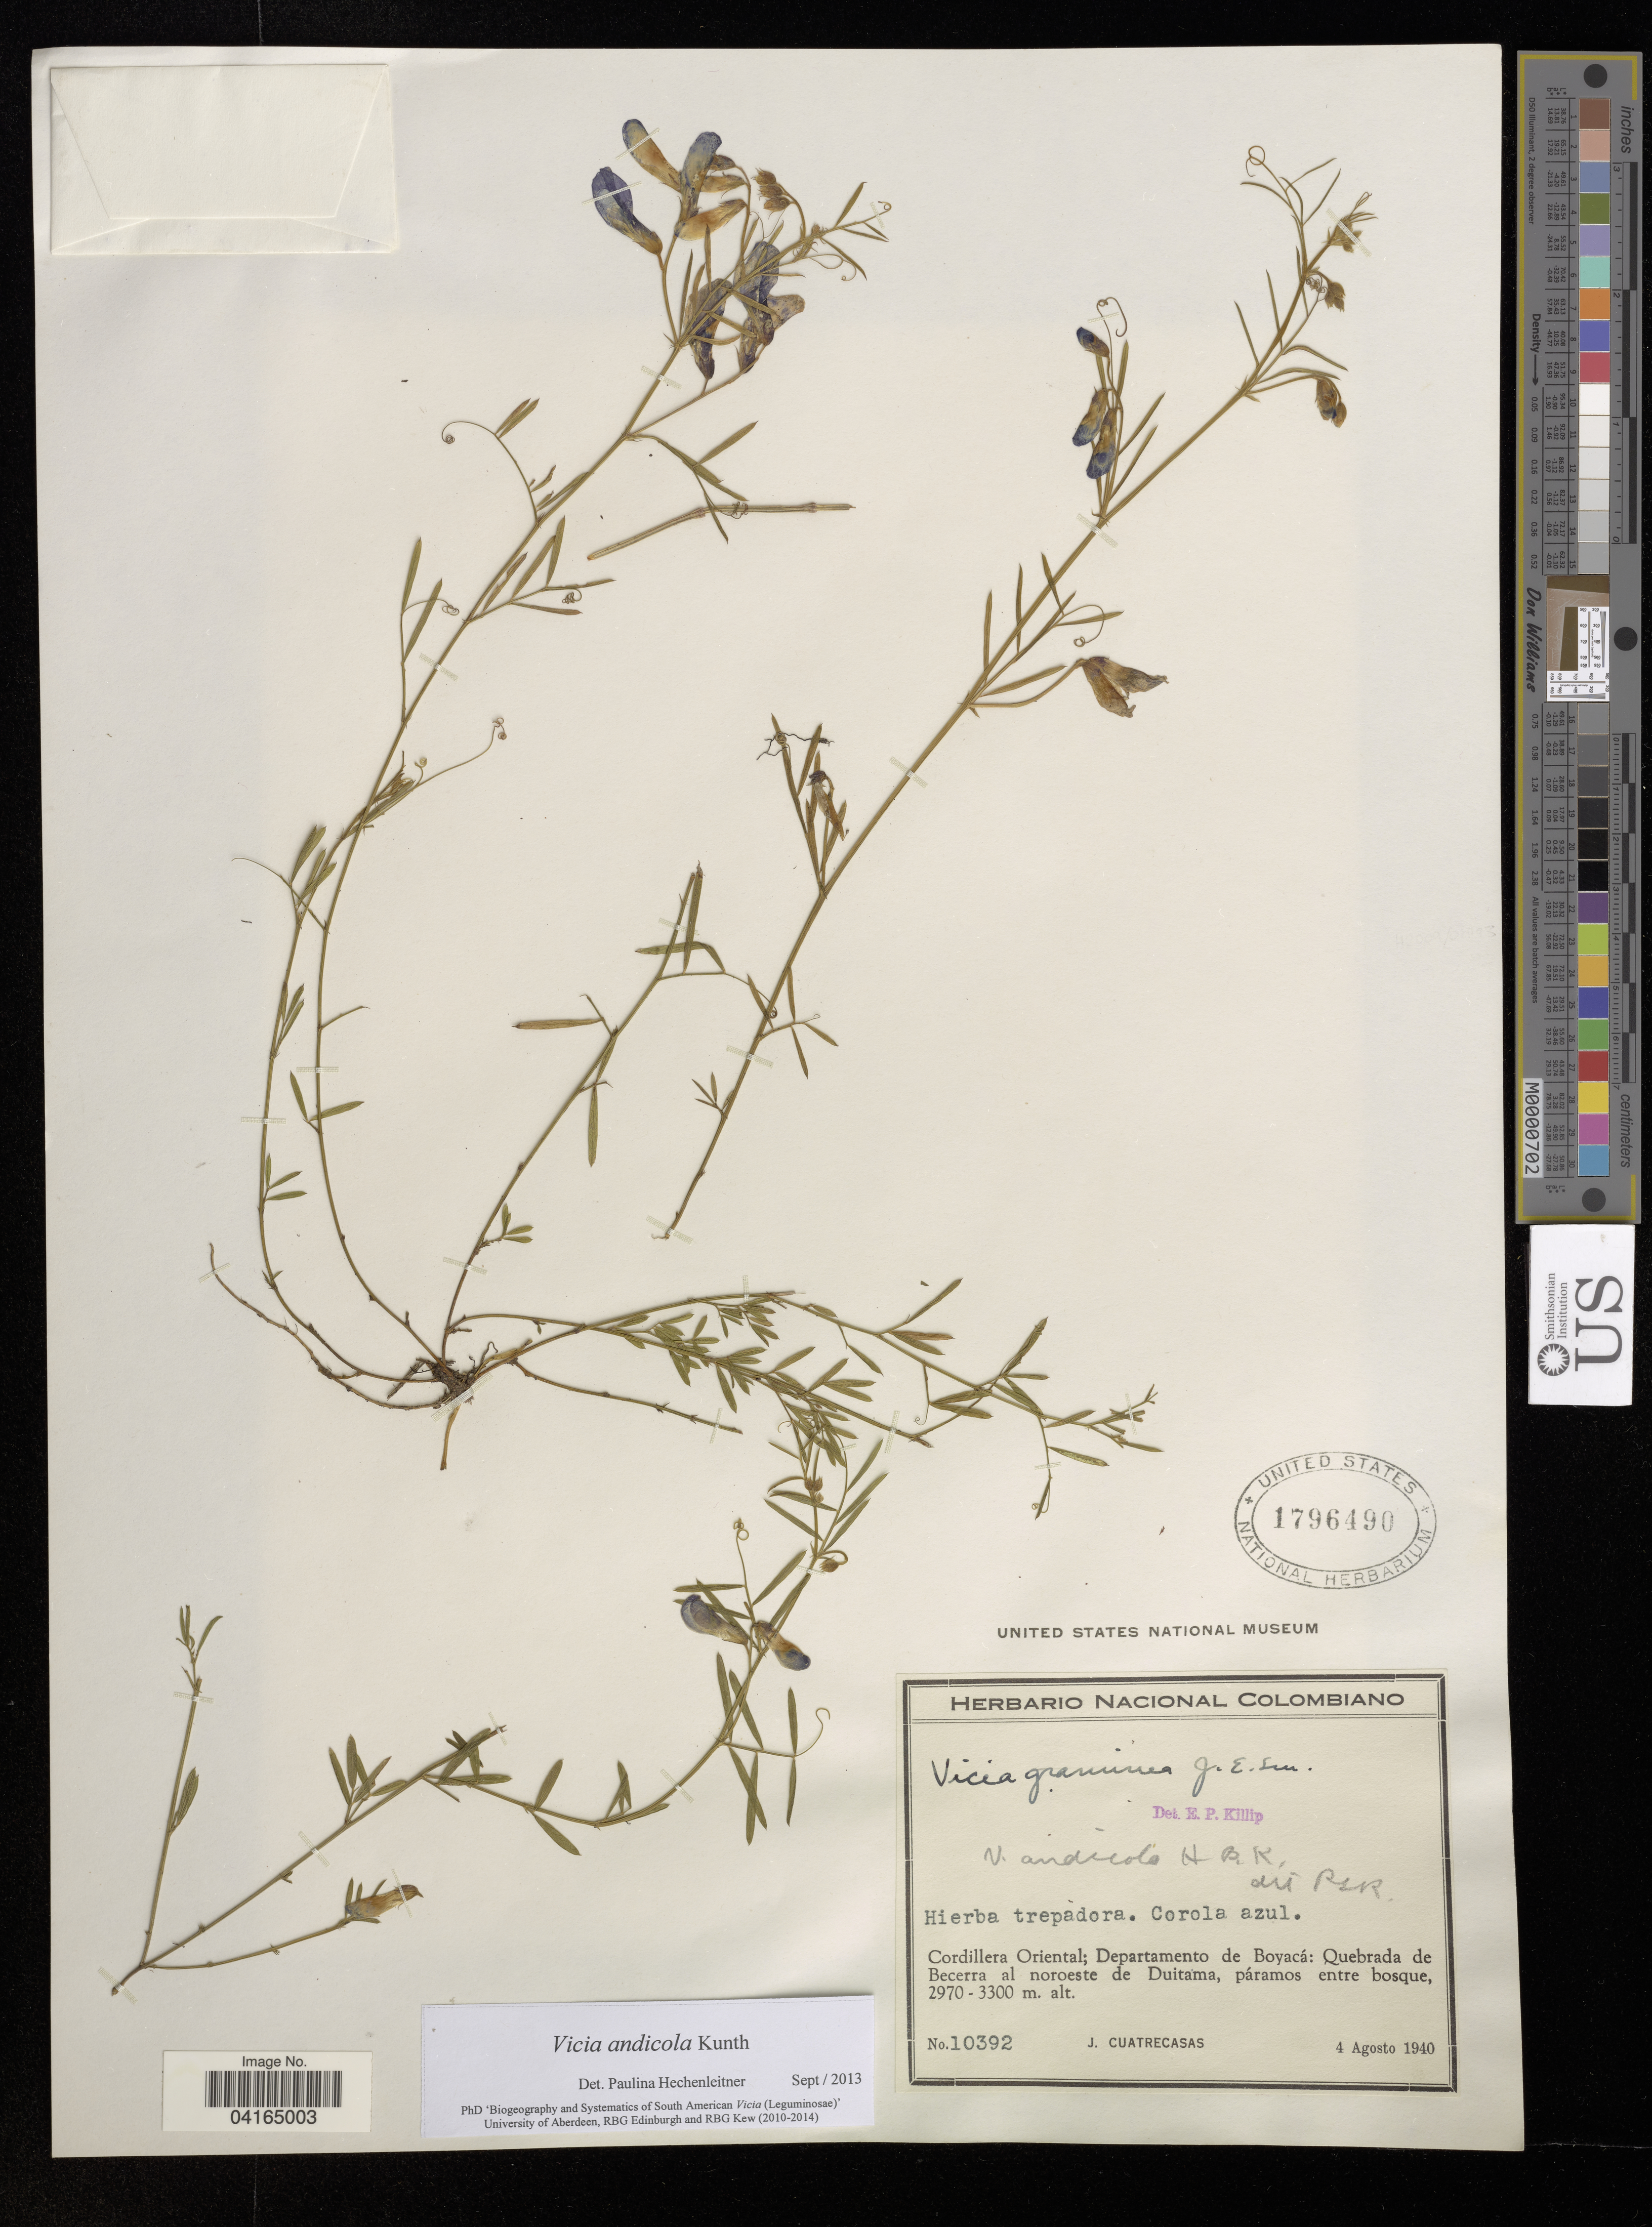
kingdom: Plantae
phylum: Tracheophyta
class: Magnoliopsida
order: Fabales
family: Fabaceae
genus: Vicia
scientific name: Vicia andicola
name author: Kunth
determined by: Hechenleitner, Paulina, RBG Edinburgh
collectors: J. Cuatrecasas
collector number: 10392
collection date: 1940-08-04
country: Colombia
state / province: Boyacá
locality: Cordillera Oriental; Departamento de Boyacá: Quebrada de Becerra al noroeste de Duitama, páramos entre bosque.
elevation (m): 2970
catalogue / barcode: US 1796490